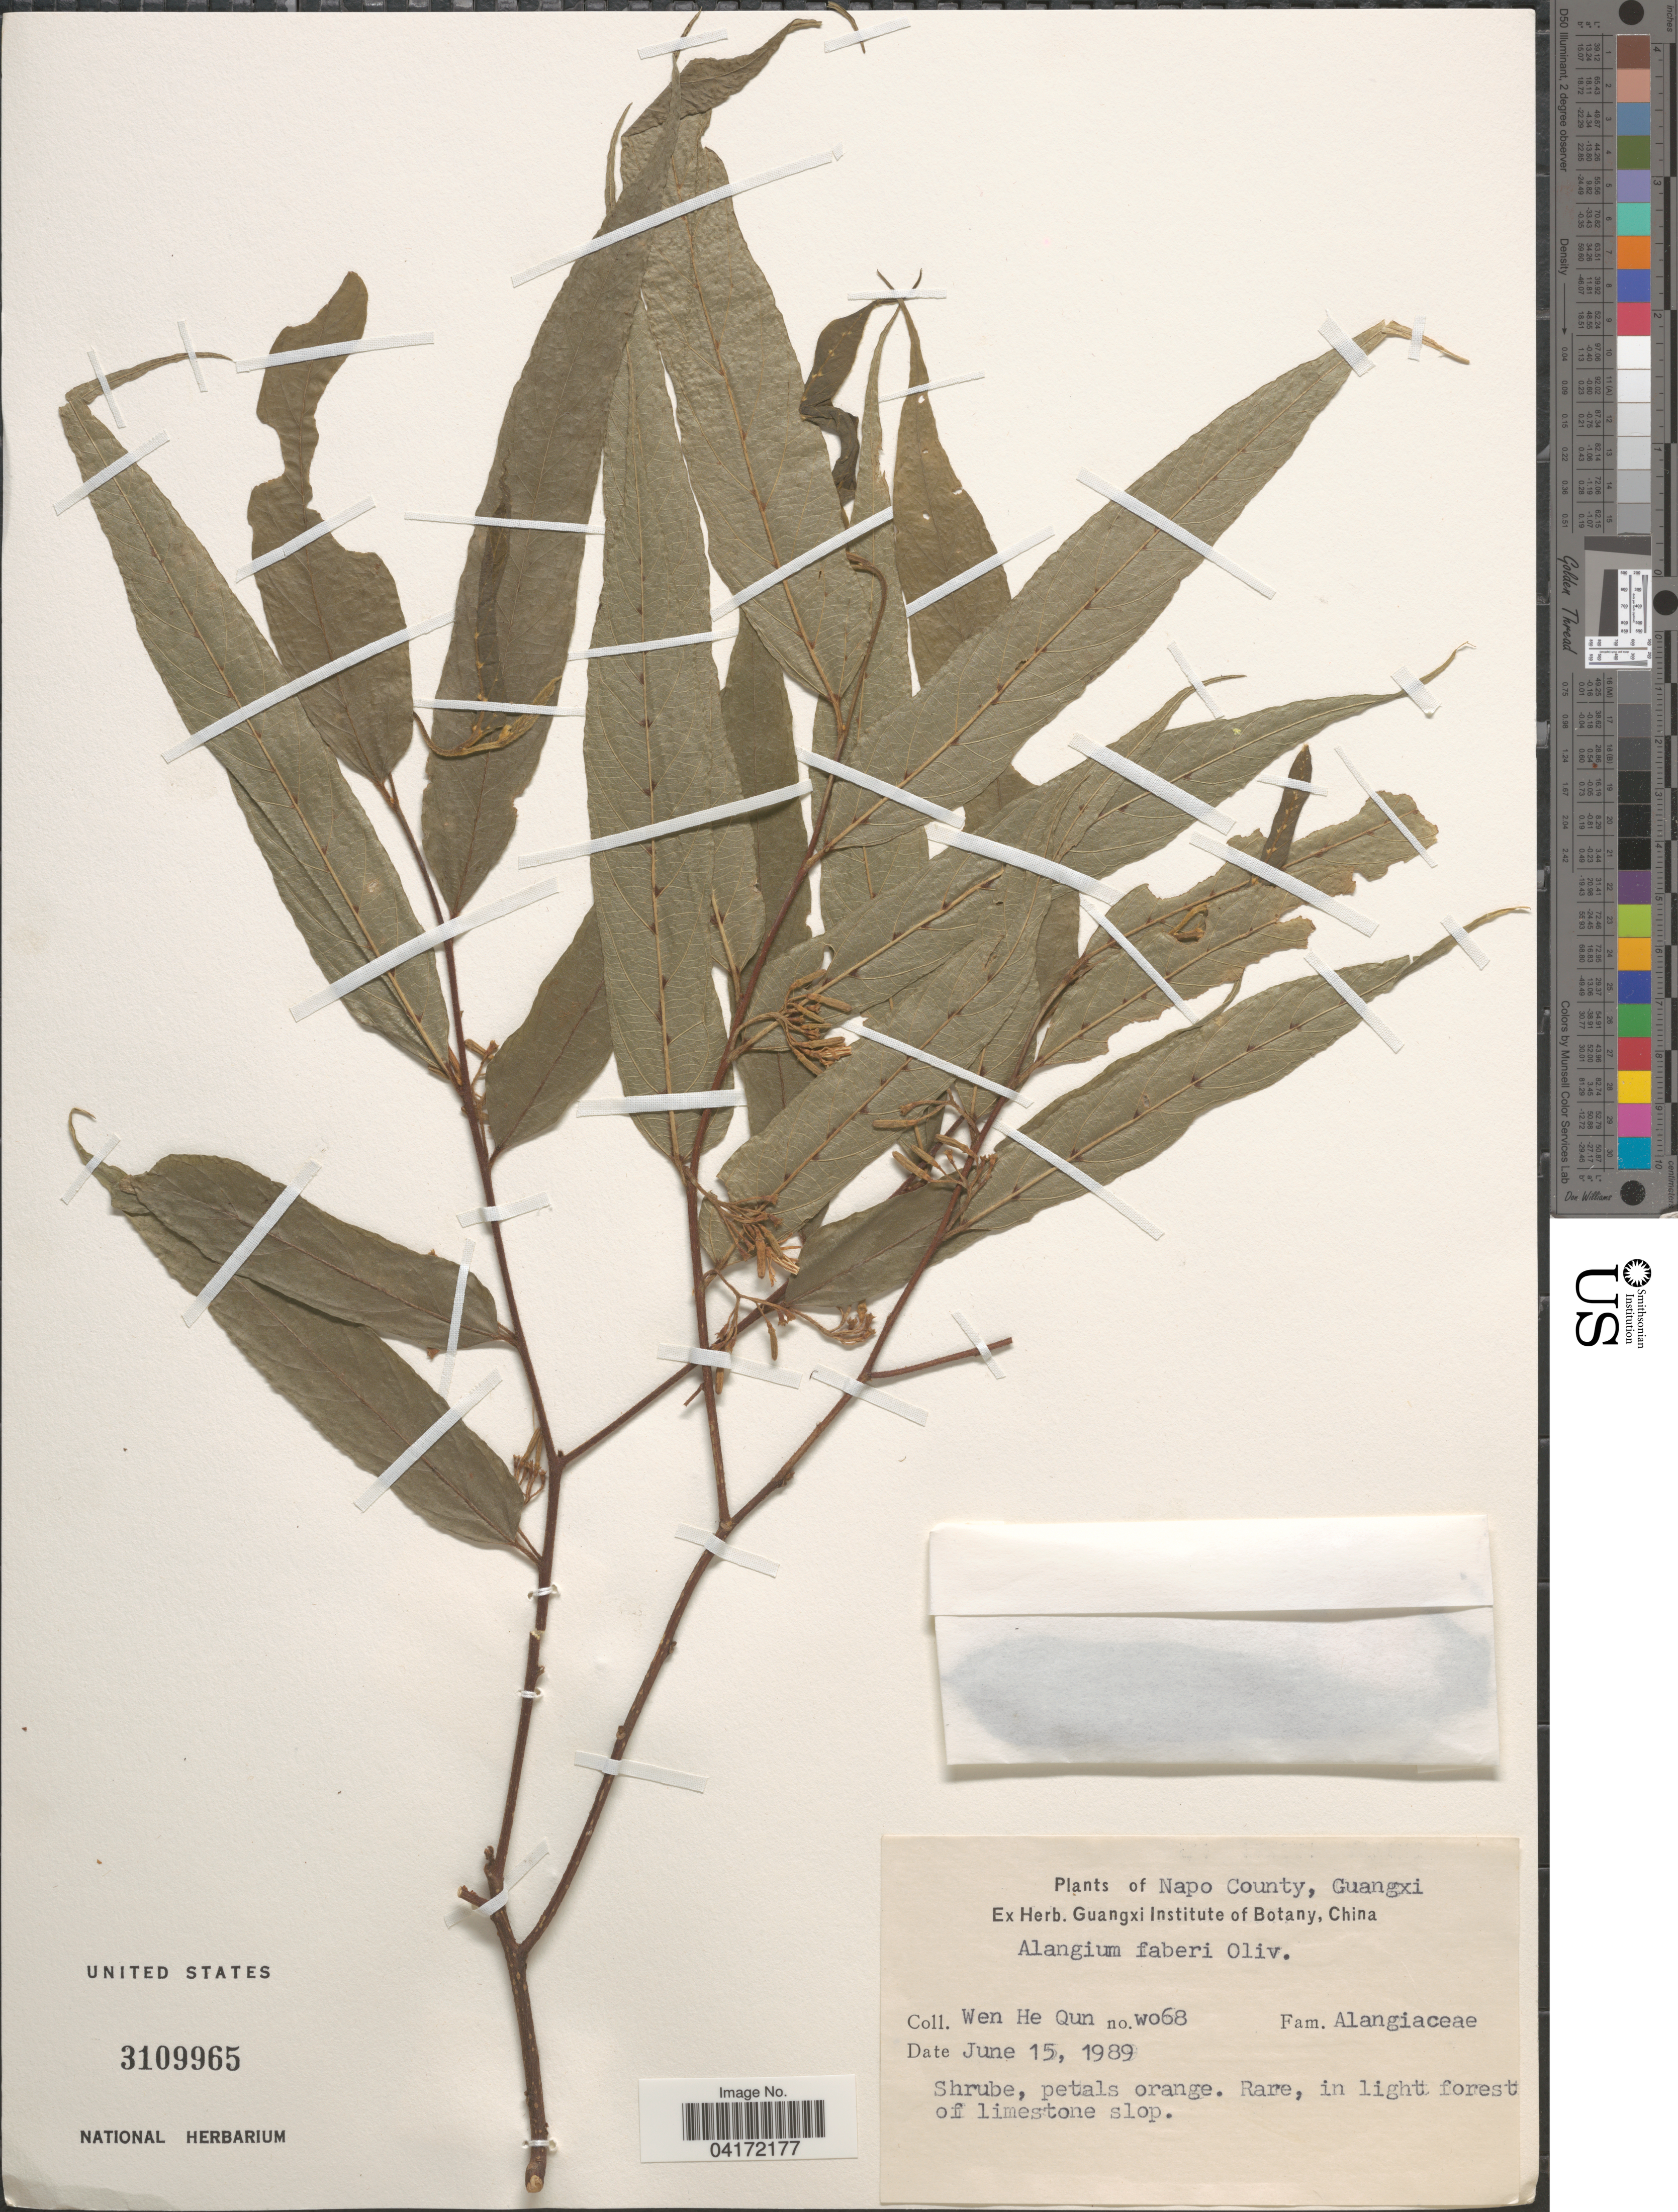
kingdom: Plantae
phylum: Tracheophyta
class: Magnoliopsida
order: Cornales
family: Cornaceae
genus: Alangium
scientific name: Alangium faberi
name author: Oliv.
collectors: H. Wen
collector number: W068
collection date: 1989-06-15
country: China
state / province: Guangxi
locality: Napo County.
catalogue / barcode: US 3109965